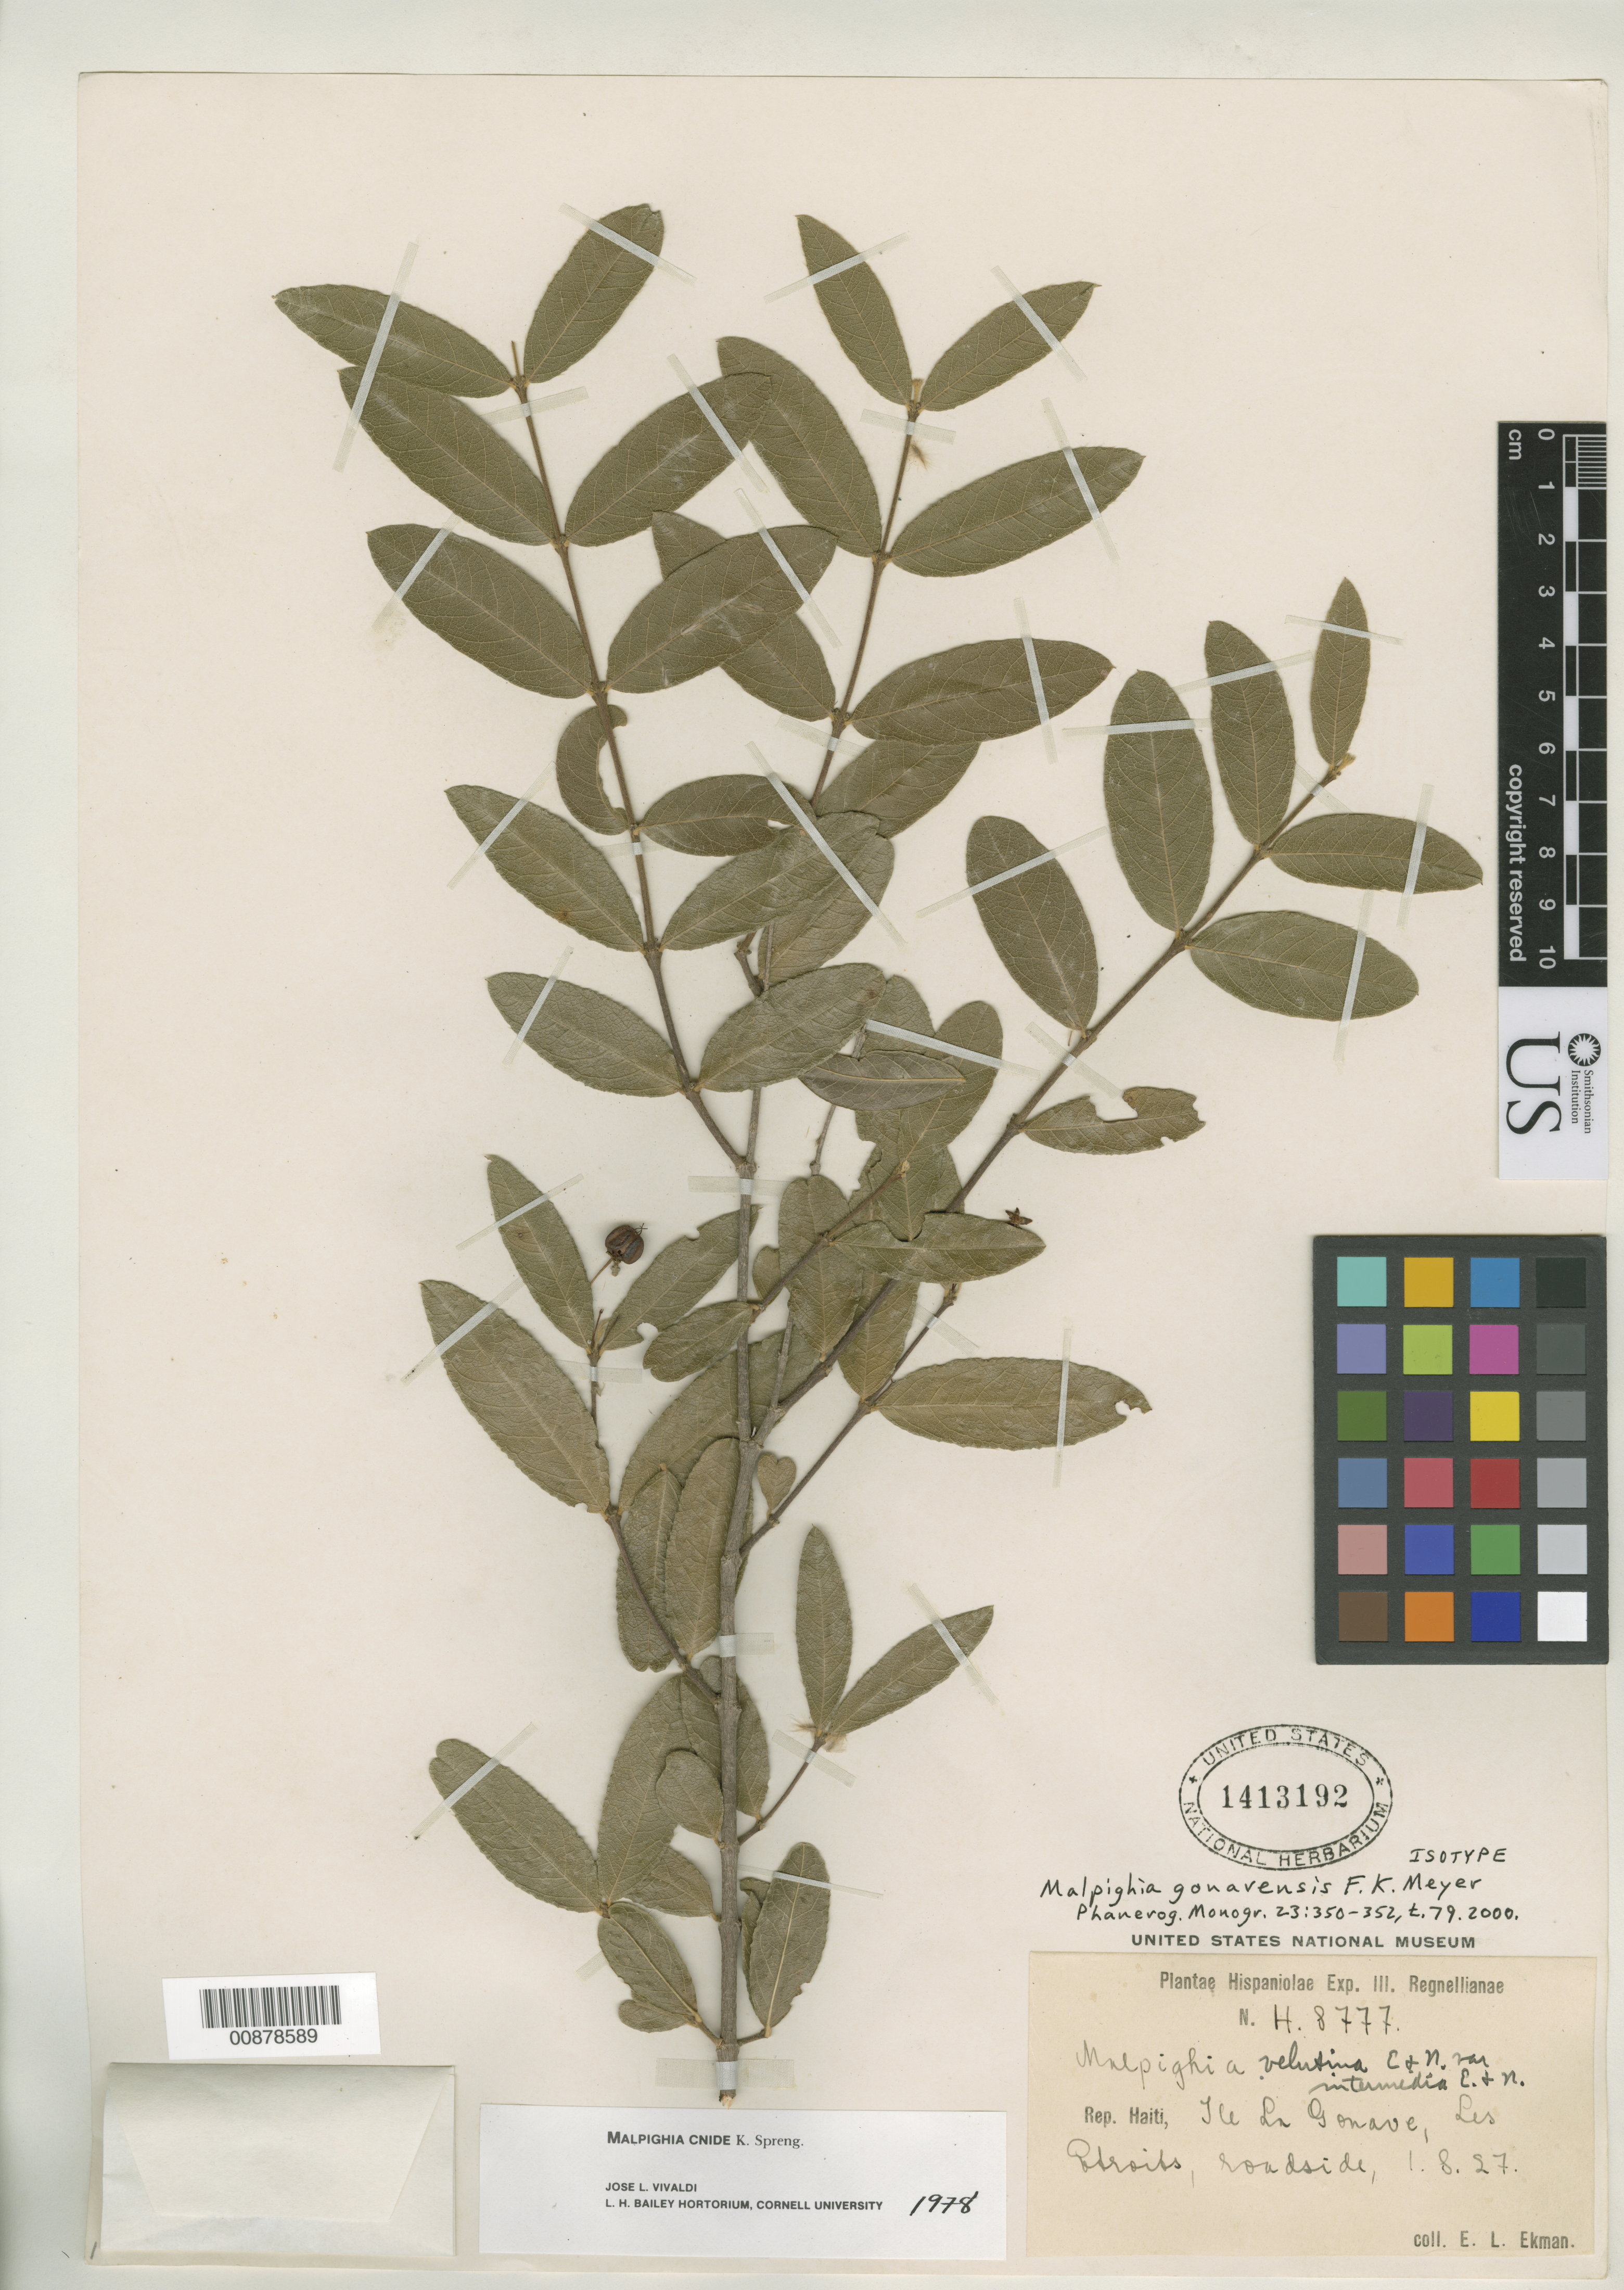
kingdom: Plantae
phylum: Tracheophyta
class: Magnoliopsida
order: Malpighiales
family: Malpighiaceae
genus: Malpighia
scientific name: Malpighia gonavensis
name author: F.K. Mey.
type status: Isotype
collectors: E. L. Ekman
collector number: H 8777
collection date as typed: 01 Aug 1927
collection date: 1927-08-01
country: Haiti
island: Ile La Gonave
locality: Rep. Haiti, Ile La Gonave, Les Etroits, roadside.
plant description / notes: Previously annotated by J.L. Vivaldi (1978) as Malpighia cnide K. Spreng.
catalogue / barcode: US 1413192